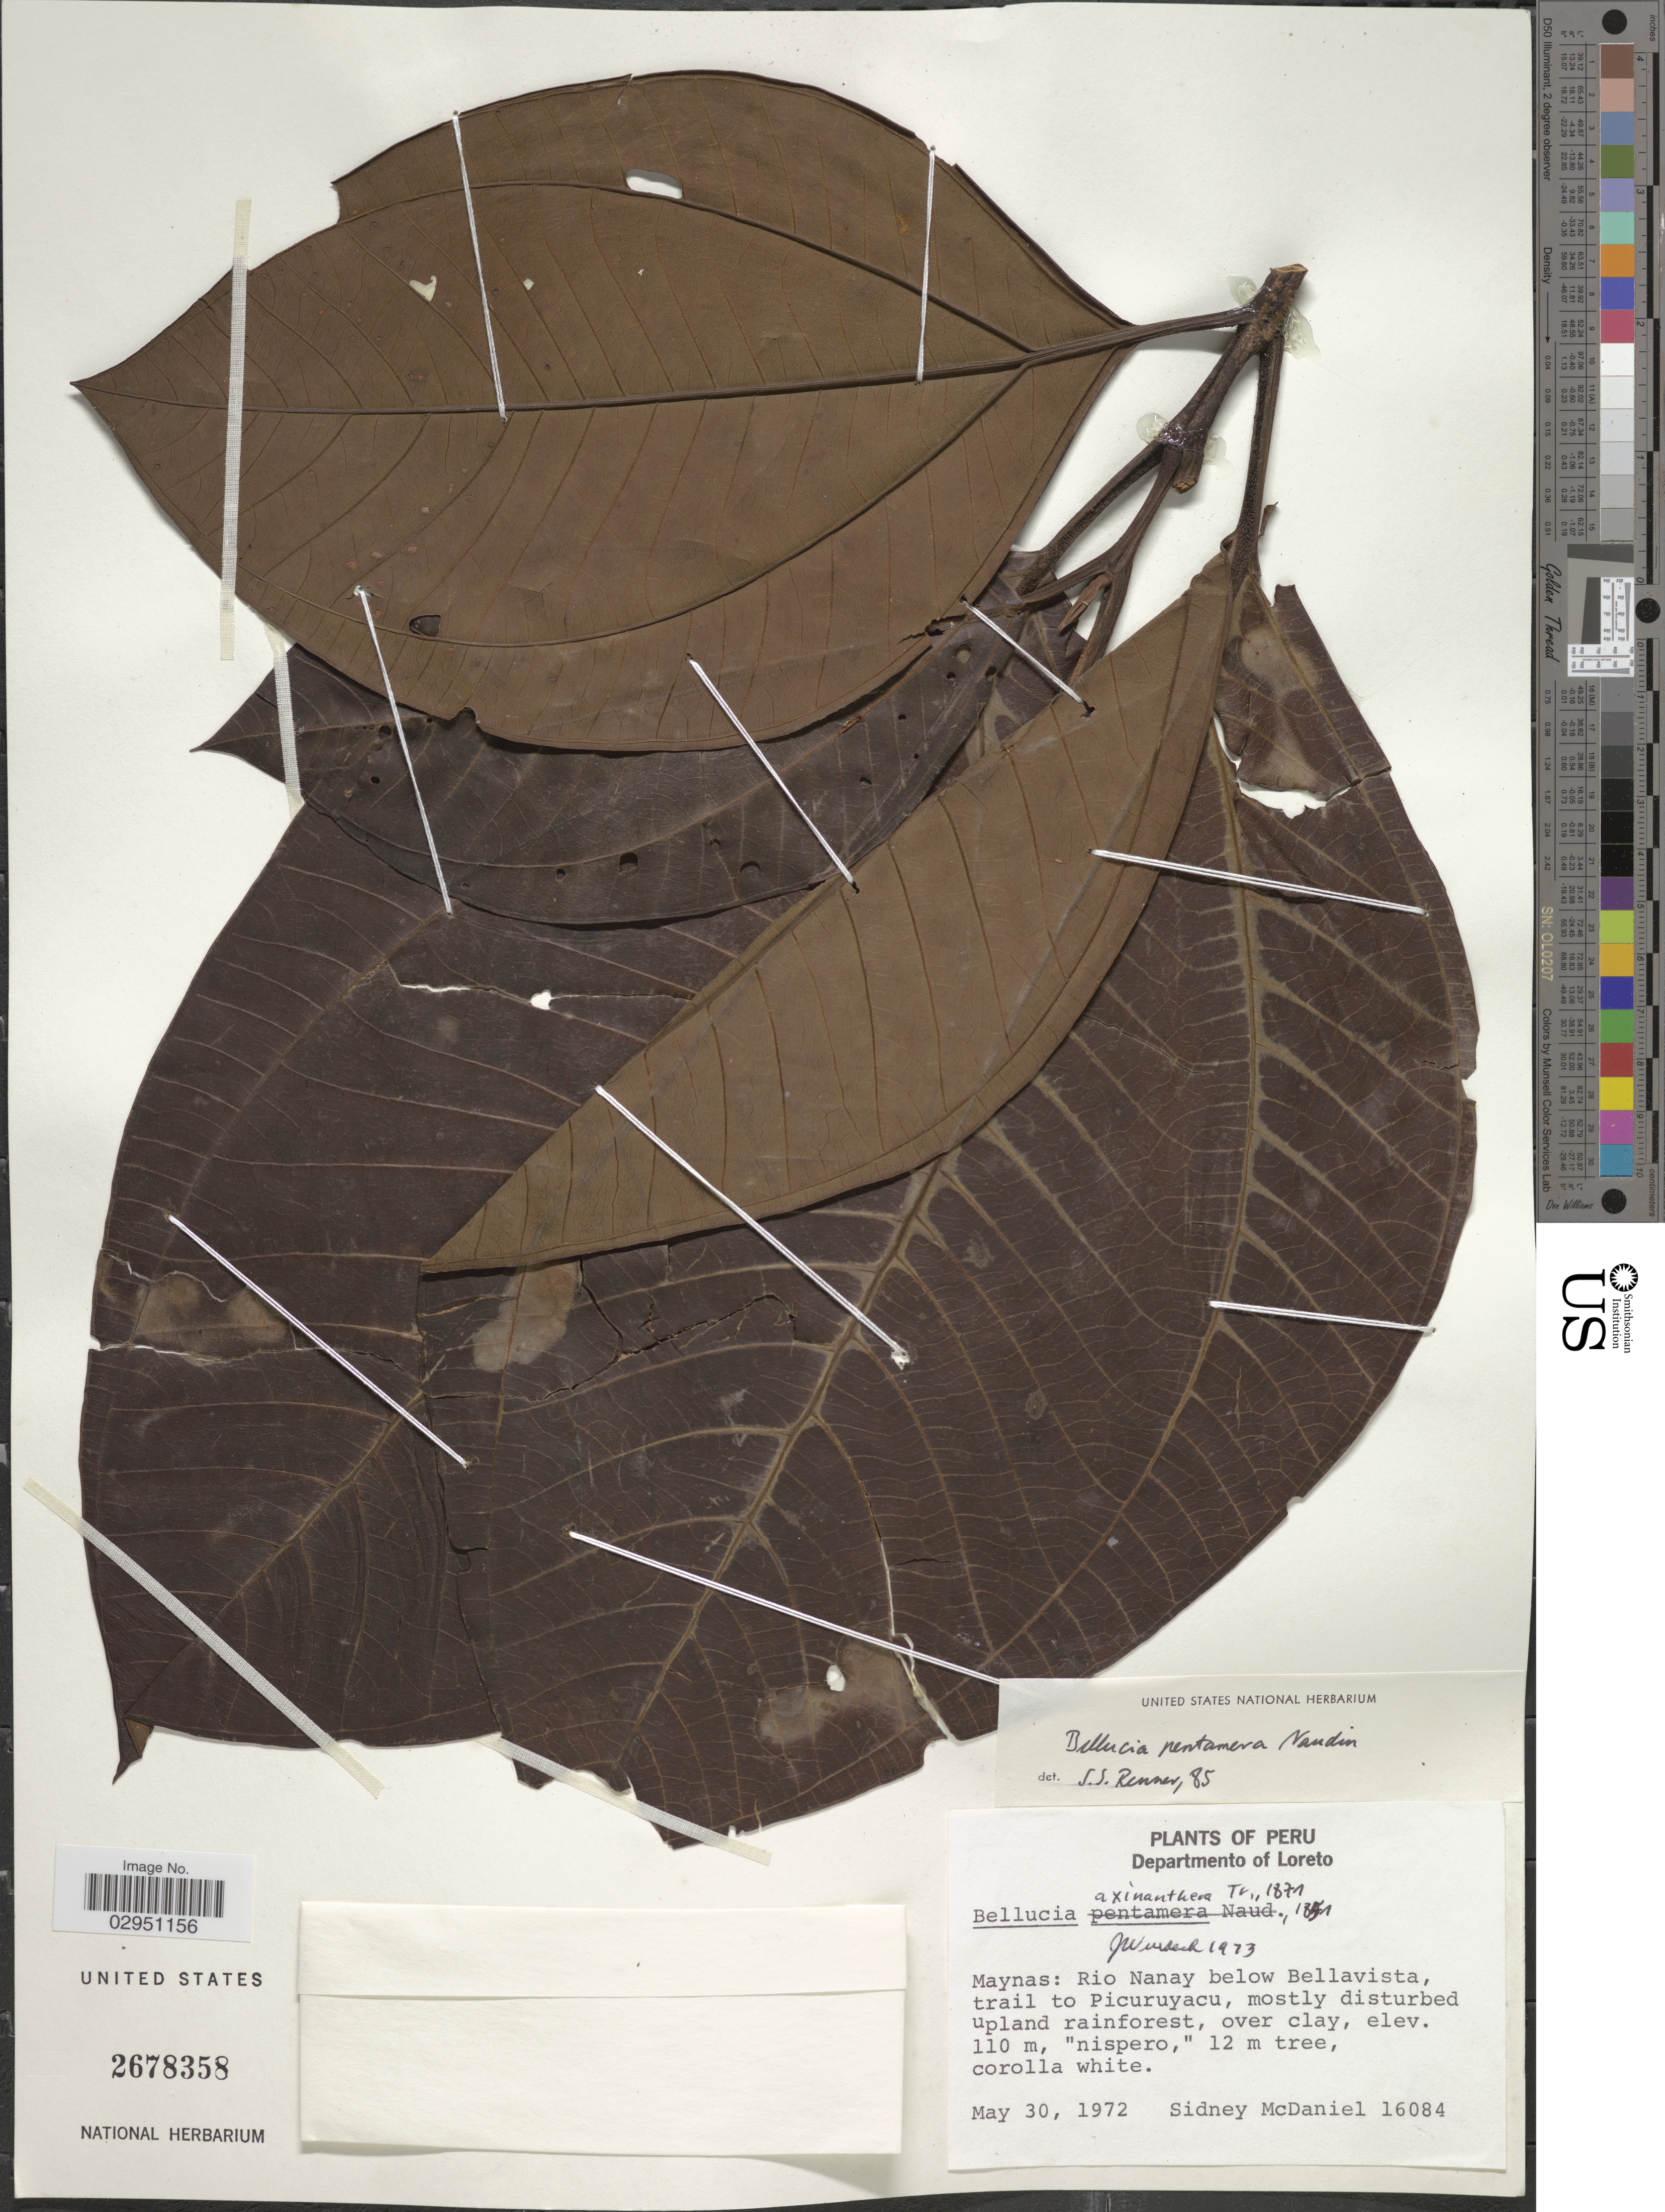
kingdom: Plantae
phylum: Tracheophyta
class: Magnoliopsida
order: Myrtales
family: Melastomataceae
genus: Bellucia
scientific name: Bellucia pentamera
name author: Naudin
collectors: S. McDaniel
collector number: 16084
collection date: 1972-05-30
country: Peru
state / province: Loreto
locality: Departmento of Loreto. Maynas: Rio Nanay below Bellavista, trail to Picuruyacu.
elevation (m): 110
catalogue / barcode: US 2678358